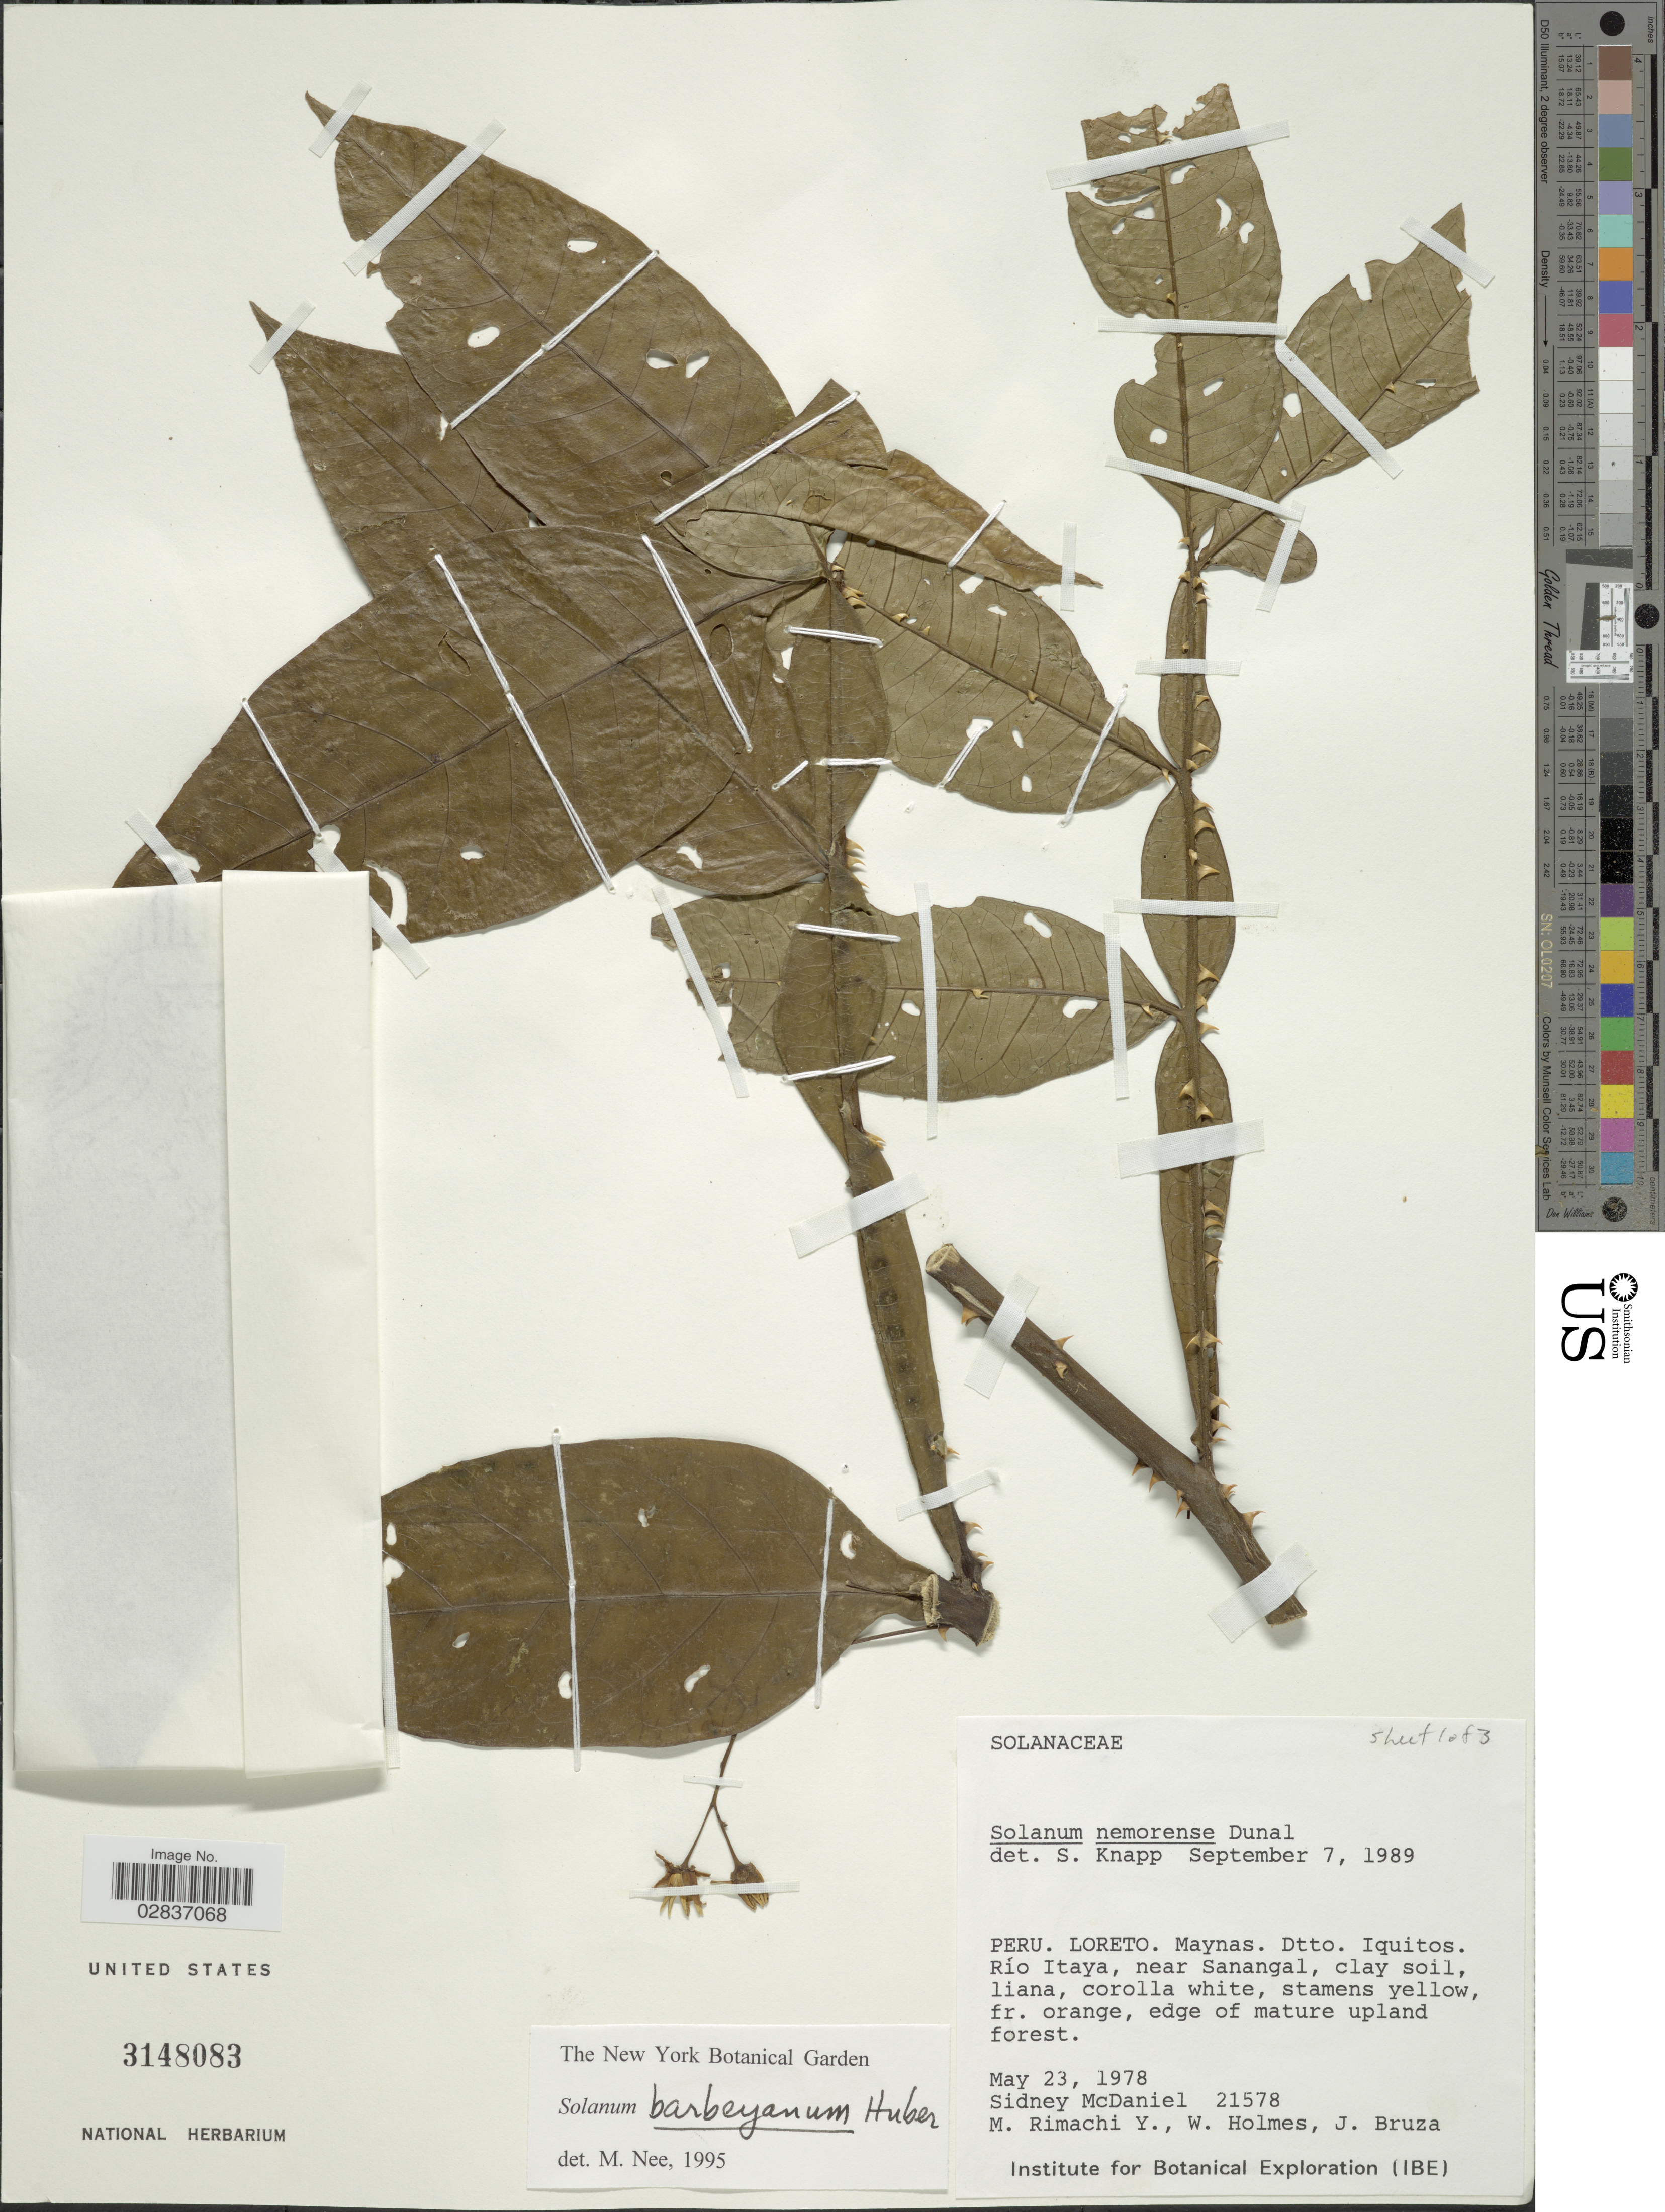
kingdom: Plantae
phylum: Tracheophyta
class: Magnoliopsida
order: Solanales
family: Solanaceae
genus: Solanum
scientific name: Solanum barbeyanum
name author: Huber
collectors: S. McDaniel, M. Rimachi Y., W. Holmes & J. Bruza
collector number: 21578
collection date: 1978-05-23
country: Peru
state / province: Loreto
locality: Maynas. Dtto. Iquitos. Río Itaya, near Sanangal.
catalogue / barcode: US 3148083